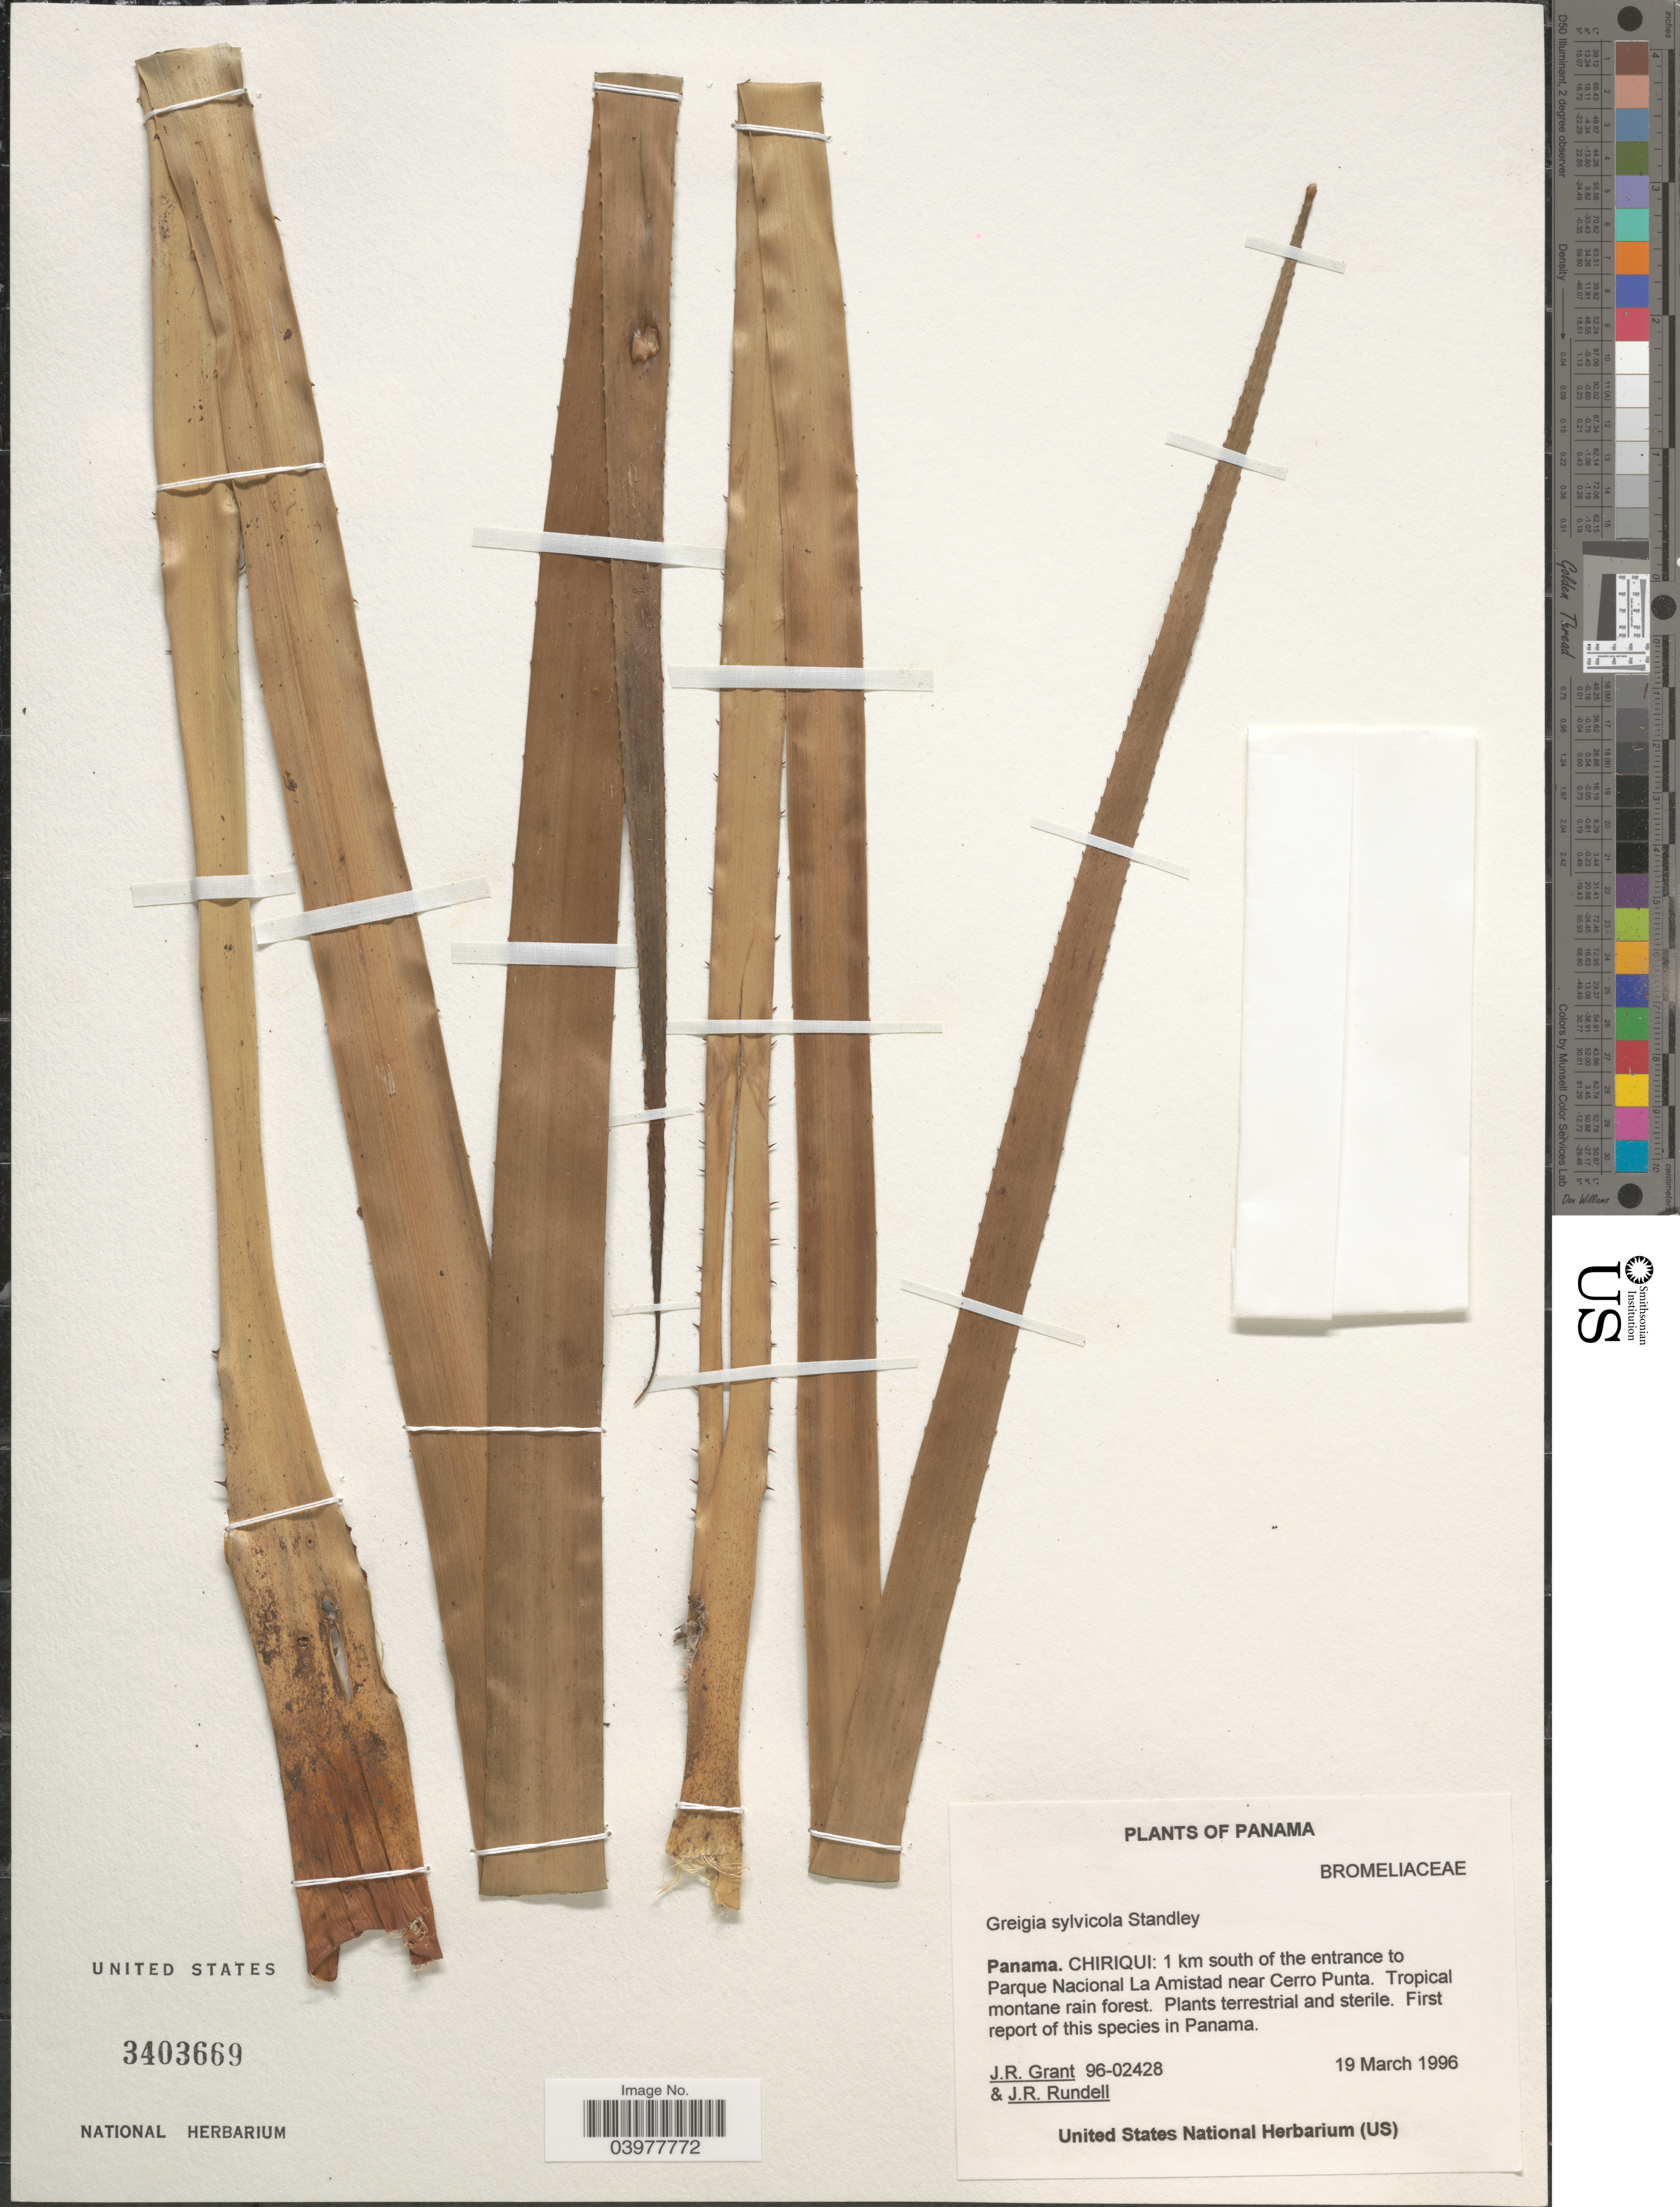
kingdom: Plantae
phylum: Tracheophyta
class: Liliopsida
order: Poales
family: Bromeliaceae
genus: Greigia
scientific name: Greigia sylvicola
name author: Standl.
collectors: J. Grant & J. R. Rundell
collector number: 96-02428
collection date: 1996-03-19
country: Panama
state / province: Chiriqui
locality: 1 km south of the entrance to Parque Nacional La Amistad near Cerro Punta. Tropical montane rain forest.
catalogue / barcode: US 3403669